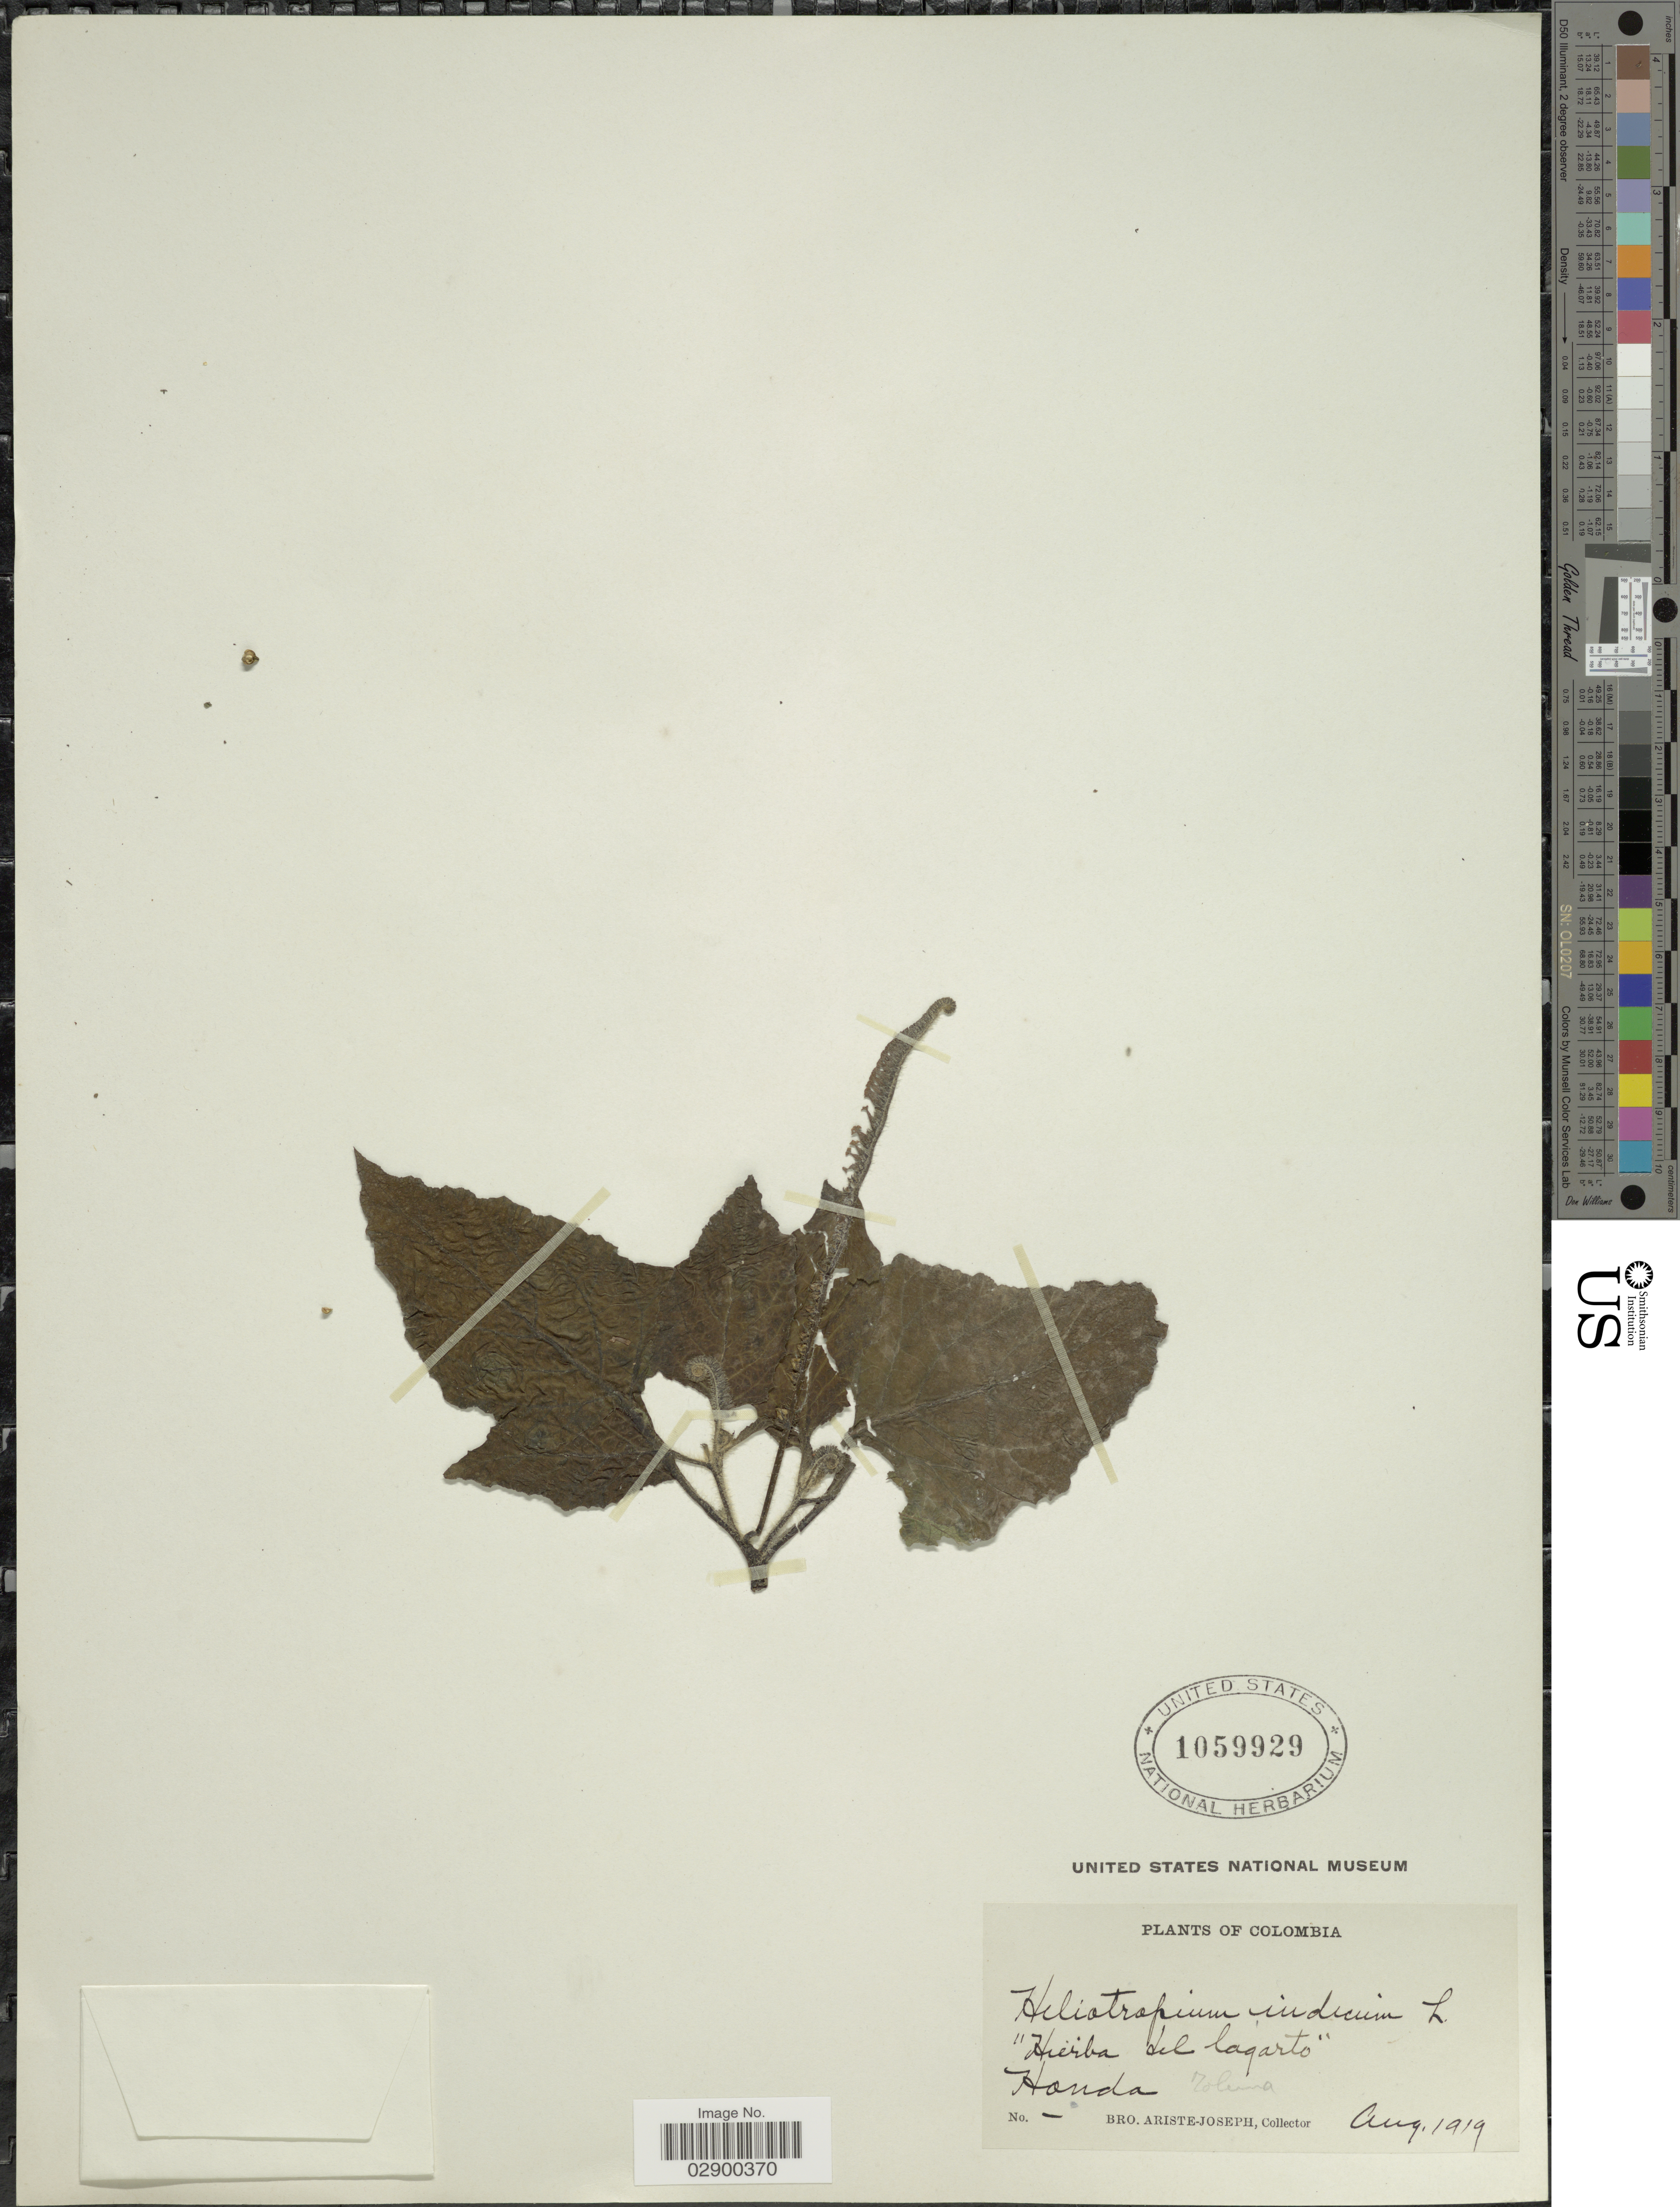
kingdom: Plantae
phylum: Tracheophyta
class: Magnoliopsida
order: Boraginales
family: Heliotropiaceae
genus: Heliotropium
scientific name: Heliotropium indicum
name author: L.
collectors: Bro. Ariste-Joseph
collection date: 1919-08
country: Colombia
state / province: Tolima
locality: Honda.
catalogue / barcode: US 1059929